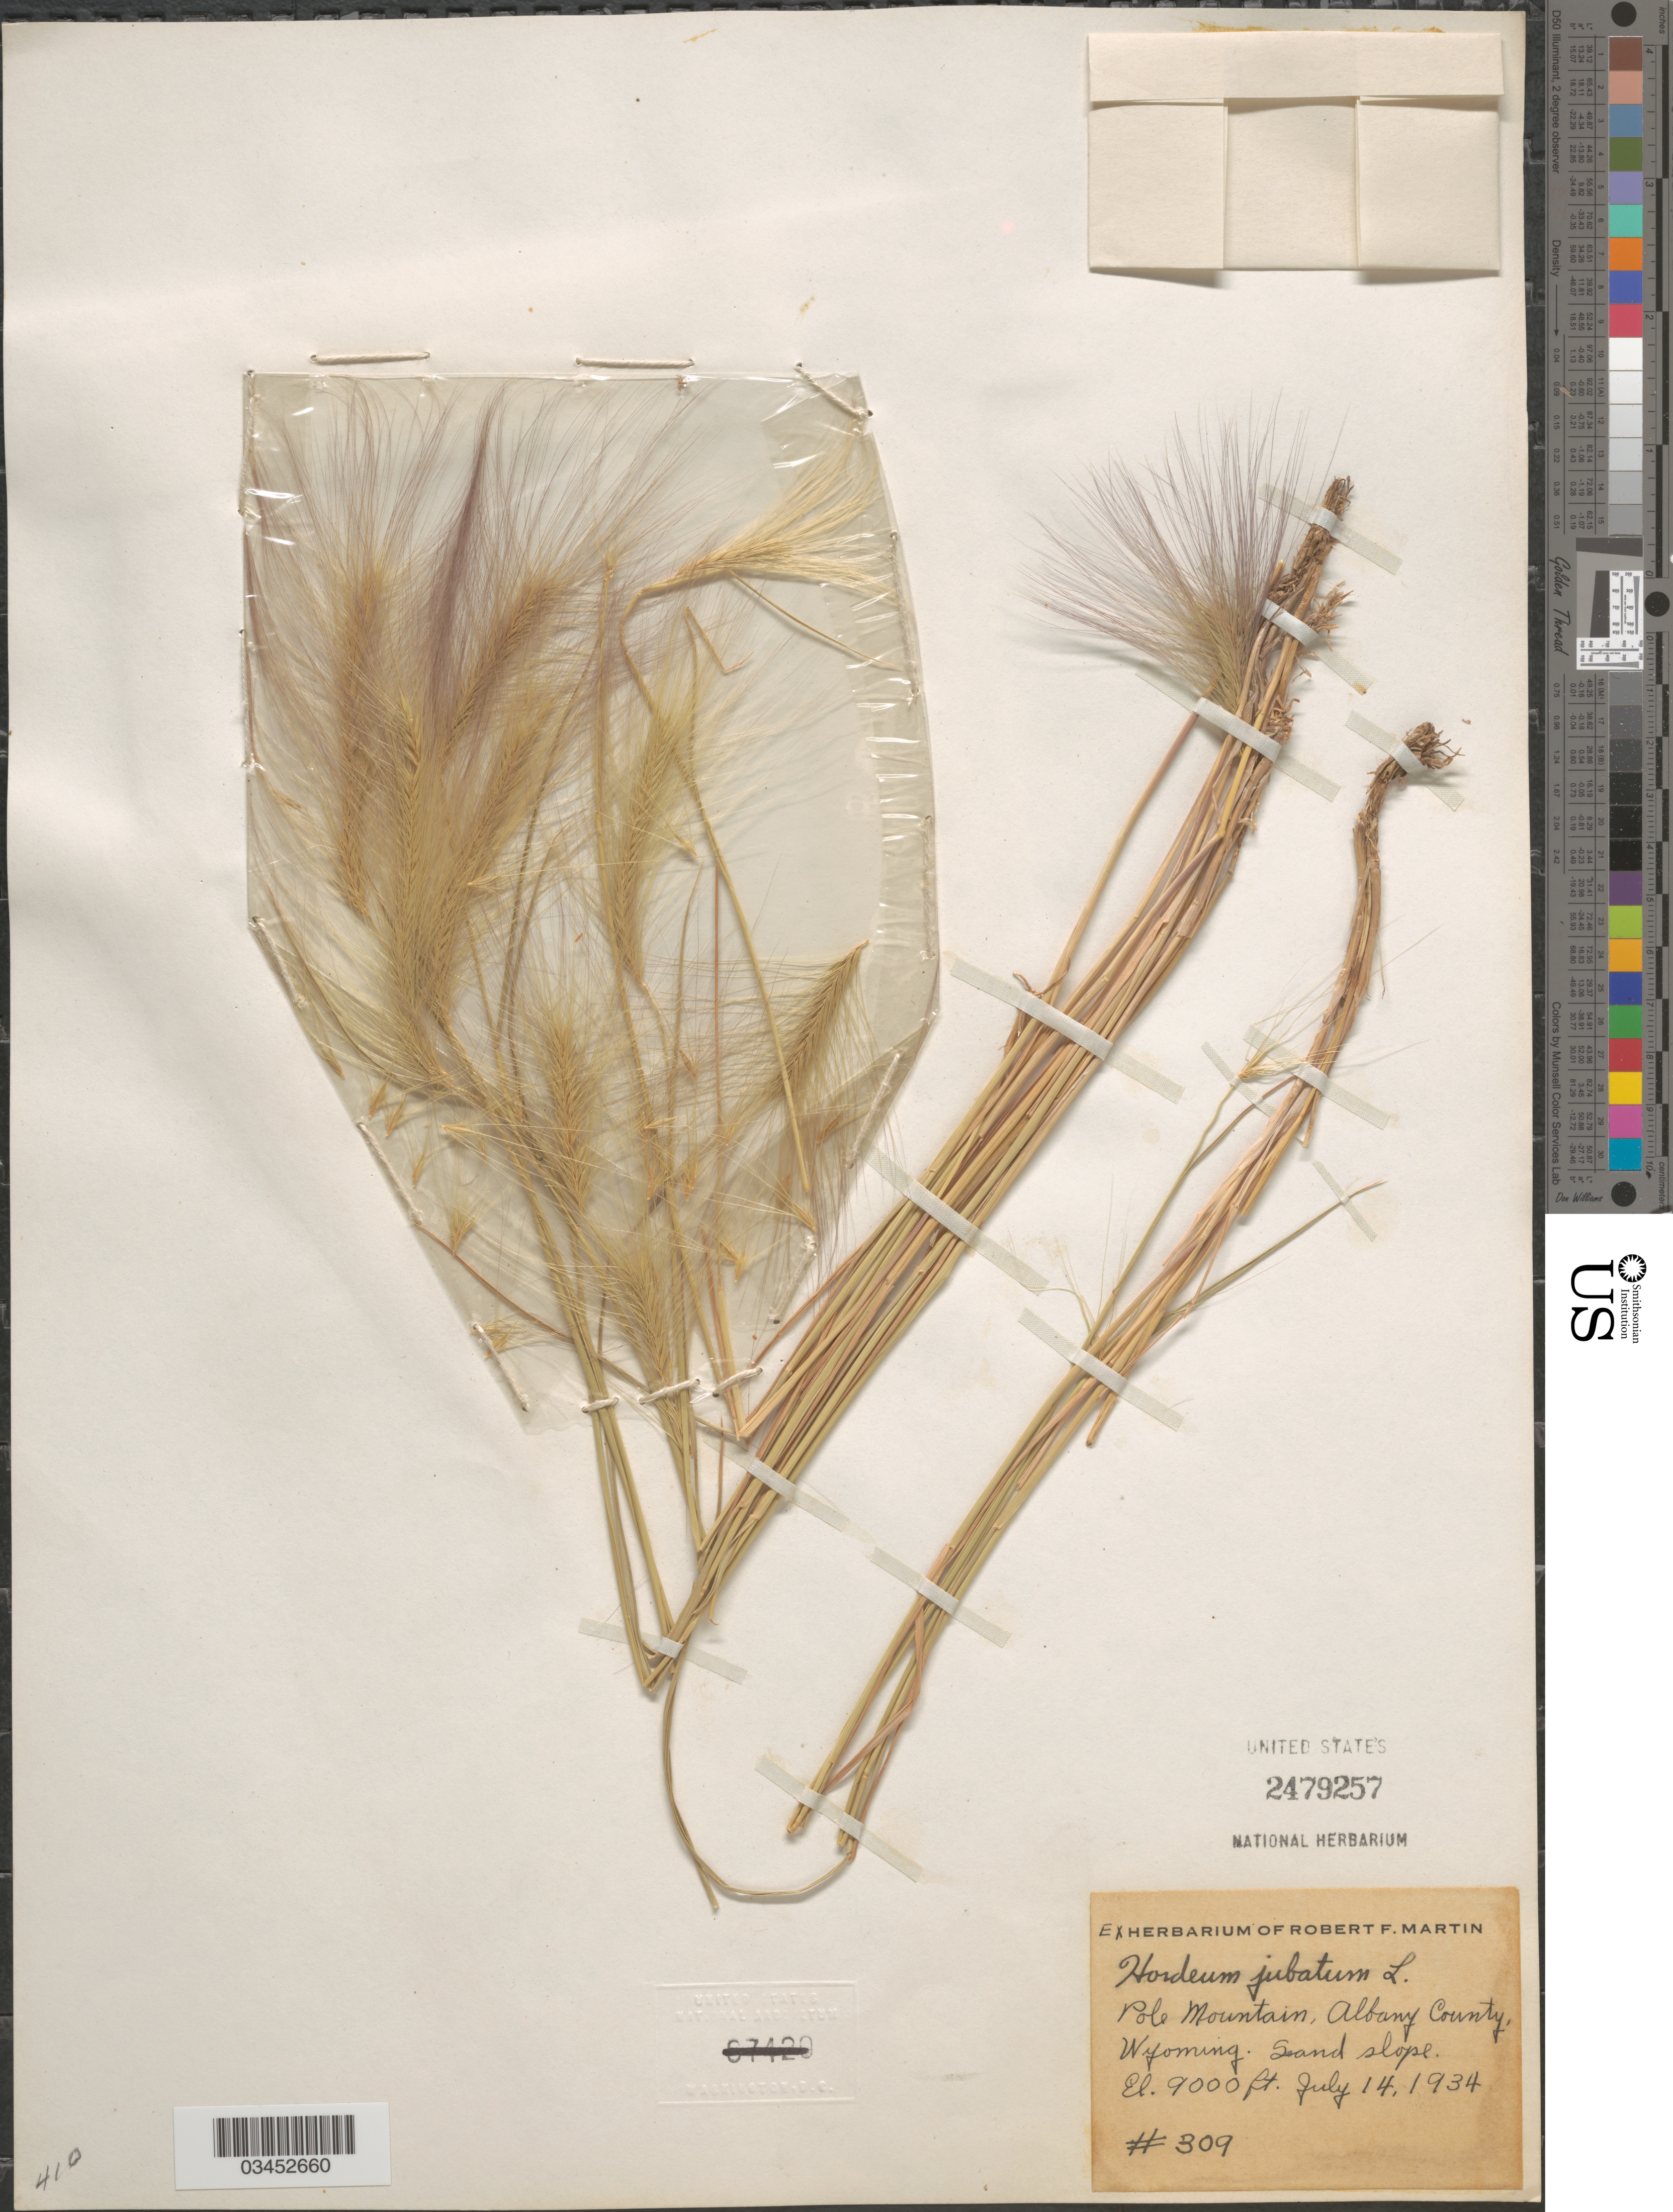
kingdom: Plantae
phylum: Tracheophyta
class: Liliopsida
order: Poales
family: Poaceae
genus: Hordeum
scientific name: Hordeum jubatum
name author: L.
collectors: Ex herb. Robert F. Martin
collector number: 309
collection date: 1934-07-14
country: United States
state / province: Wyoming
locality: Pole Mountain, Albany County. Sand slope.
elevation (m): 2743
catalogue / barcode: US 2479257